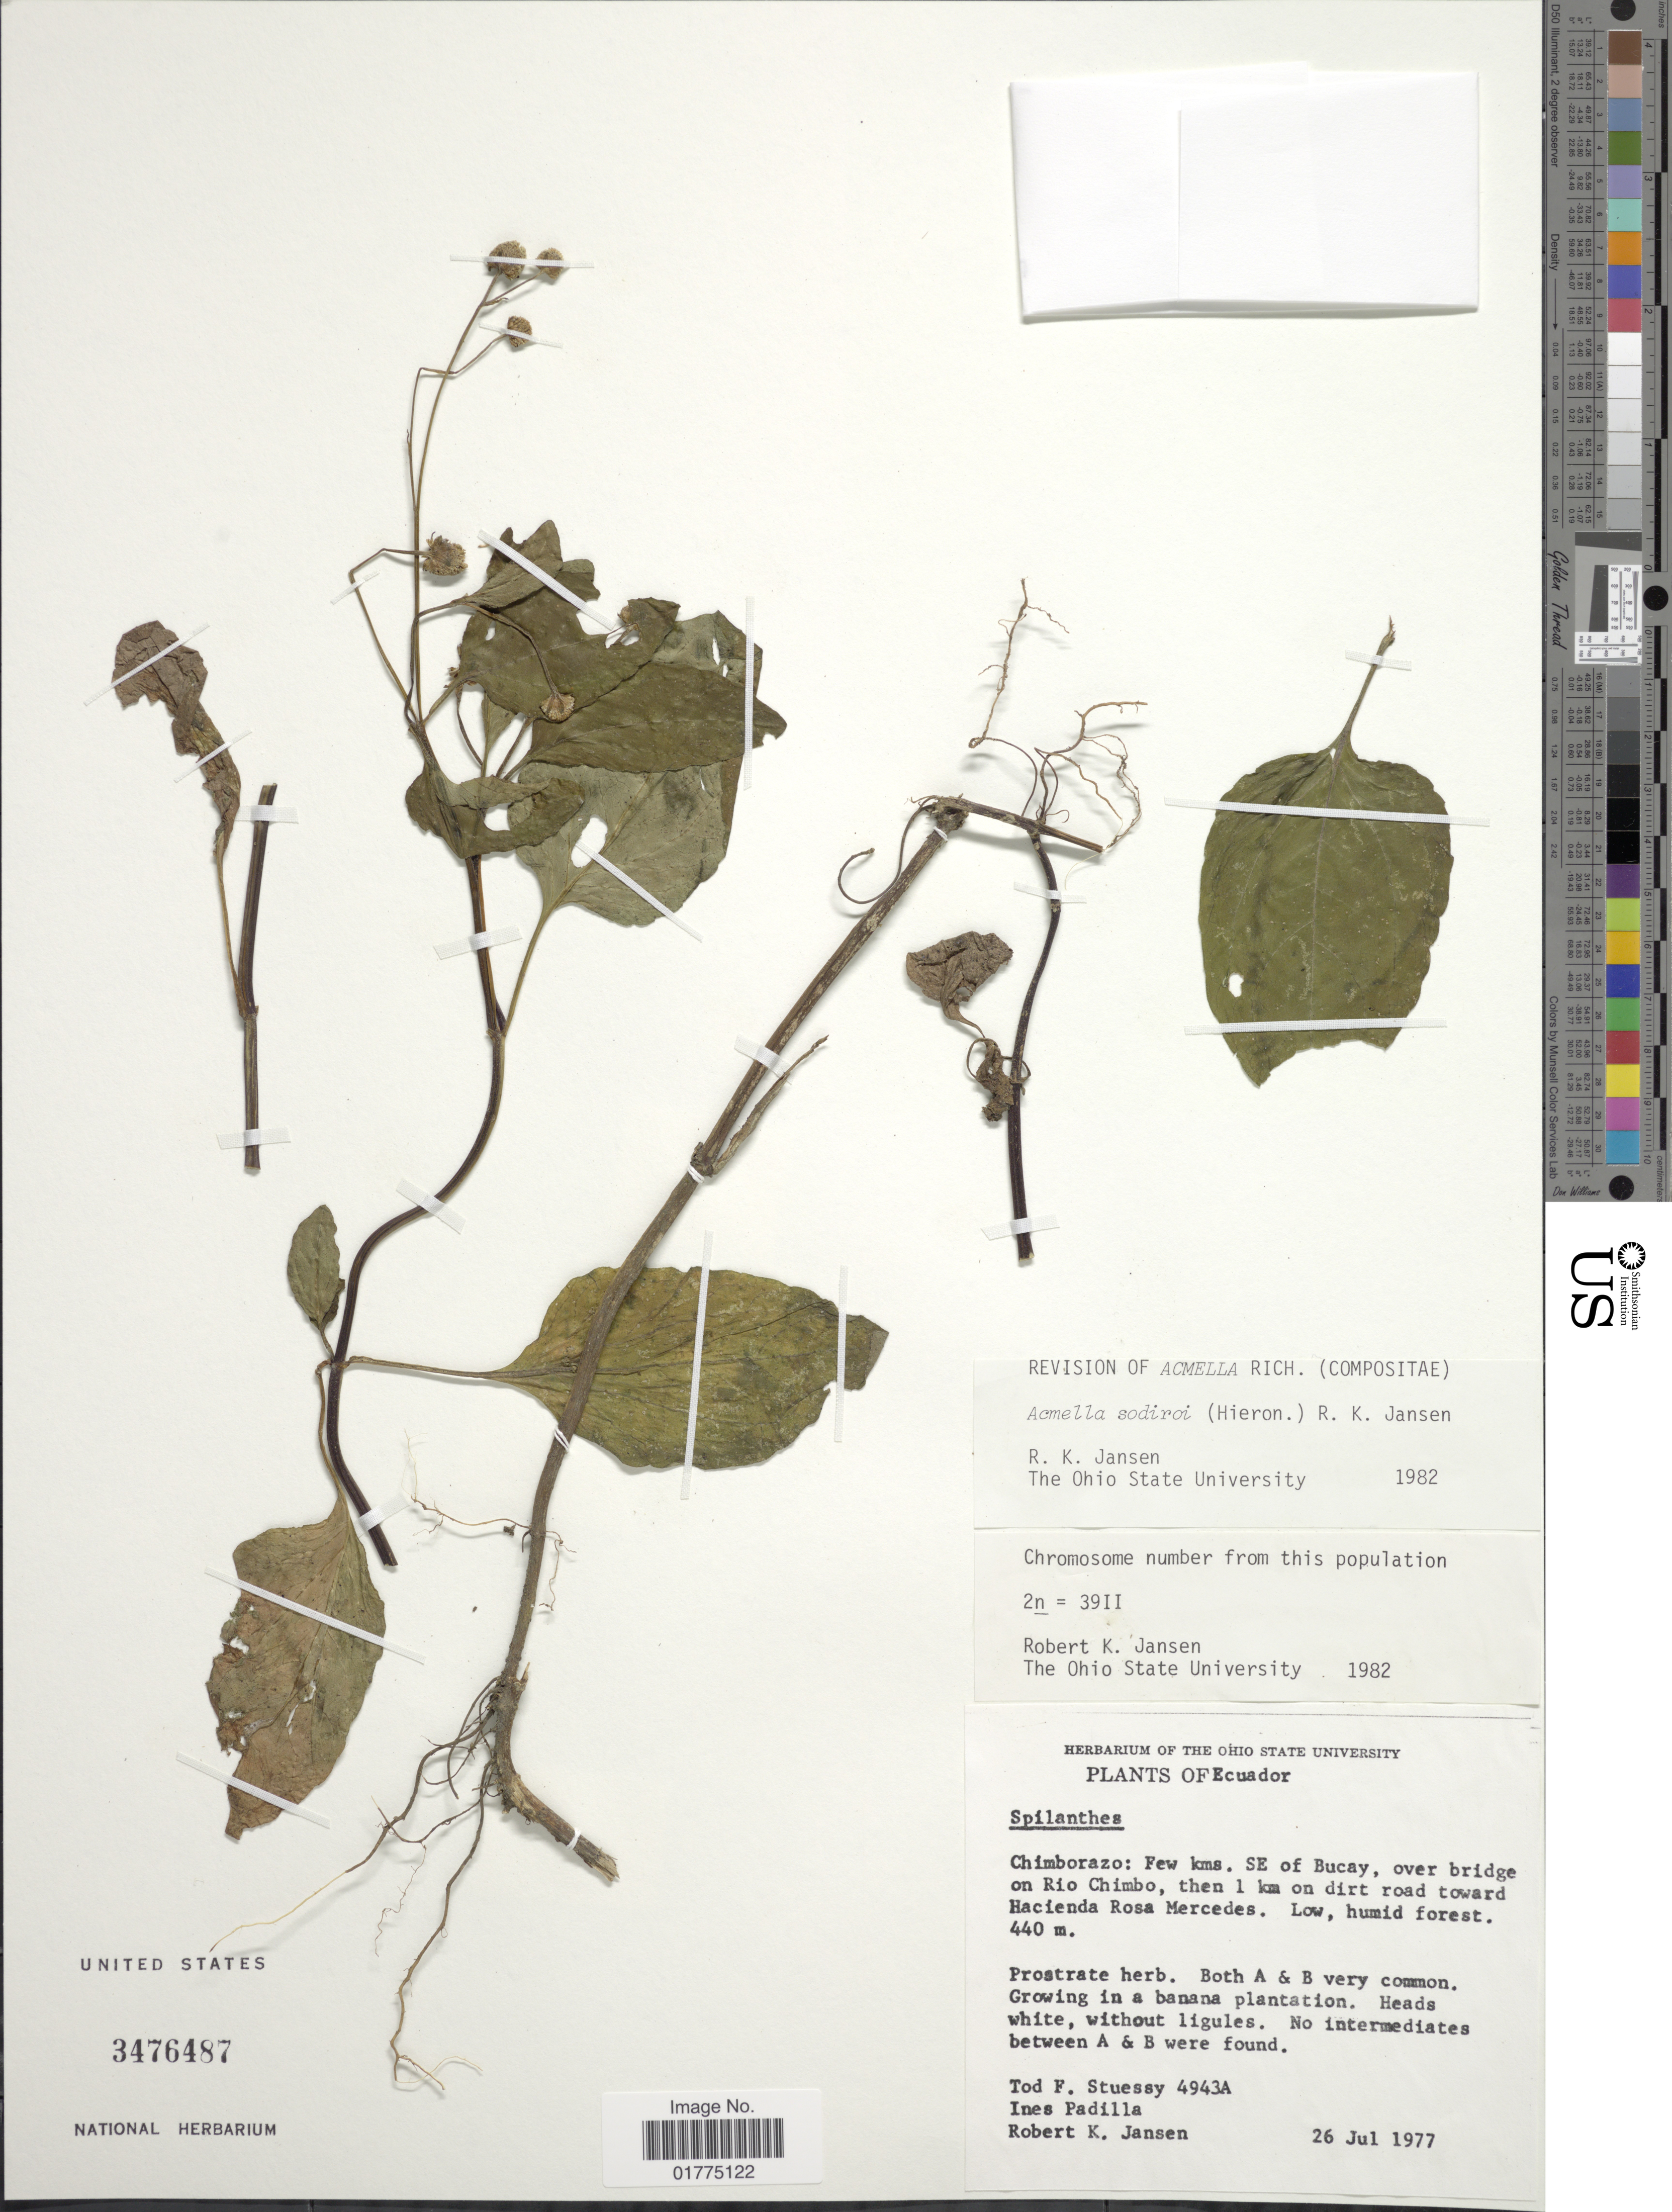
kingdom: Plantae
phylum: Tracheophyta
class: Magnoliopsida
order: Asterales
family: Asteraceae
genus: Acmella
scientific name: Acmella sodiroi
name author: (Hieron.) R.K. Jansen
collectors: T. Stuessy, I. Padilla & R. K. Jansen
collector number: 4943A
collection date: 1977-07-26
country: Ecuador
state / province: Chimborazo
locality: Chimborazo: few kms. SE of Bucay, over bridge on Rio Chimbo, then 1 km on dirt road toward Hacienda Rosa Mercedes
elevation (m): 440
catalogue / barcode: US 3476487